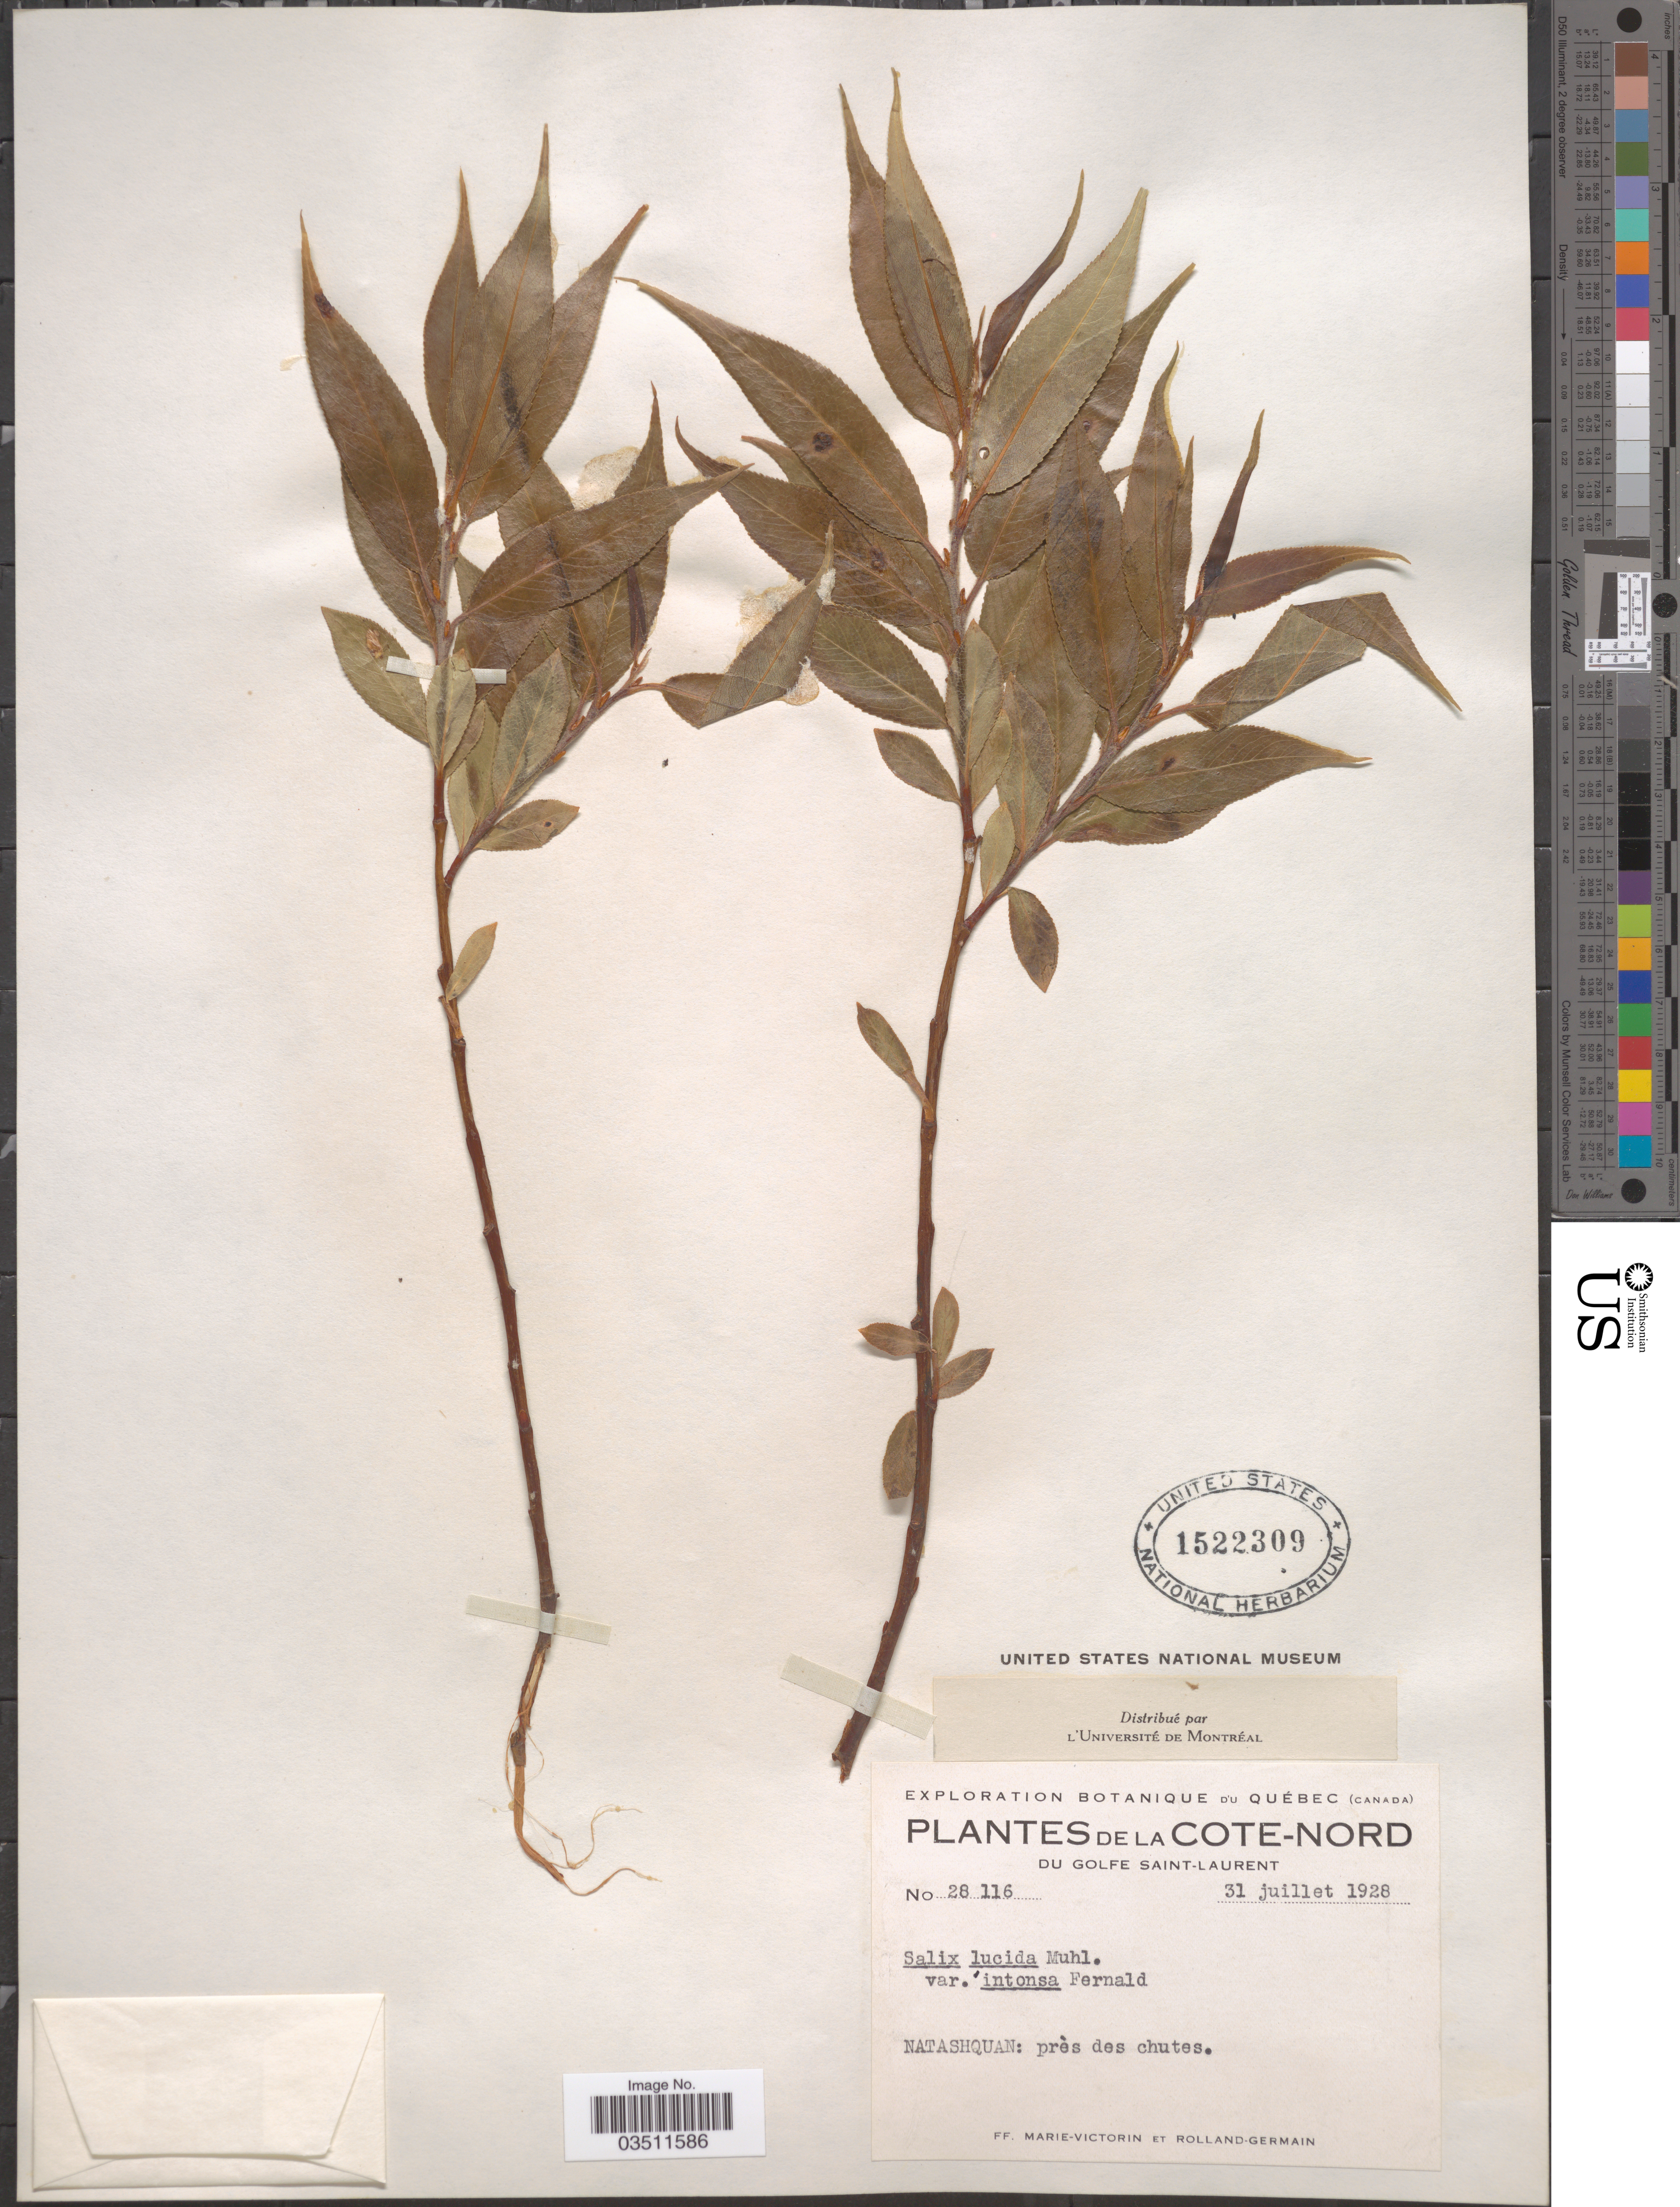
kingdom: Plantae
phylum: Tracheophyta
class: Magnoliopsida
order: Malpighiales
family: Salicaceae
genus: Salix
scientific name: Salix lucida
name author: Muhl.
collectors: F. Marie-Victorin & Rolland-Germain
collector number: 28116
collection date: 1928-07-31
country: Canada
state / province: Quebec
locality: Cote-Nord. Du Golfe Saint-Laurent. Natashquan: près des chutes.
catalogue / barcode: US 1522309